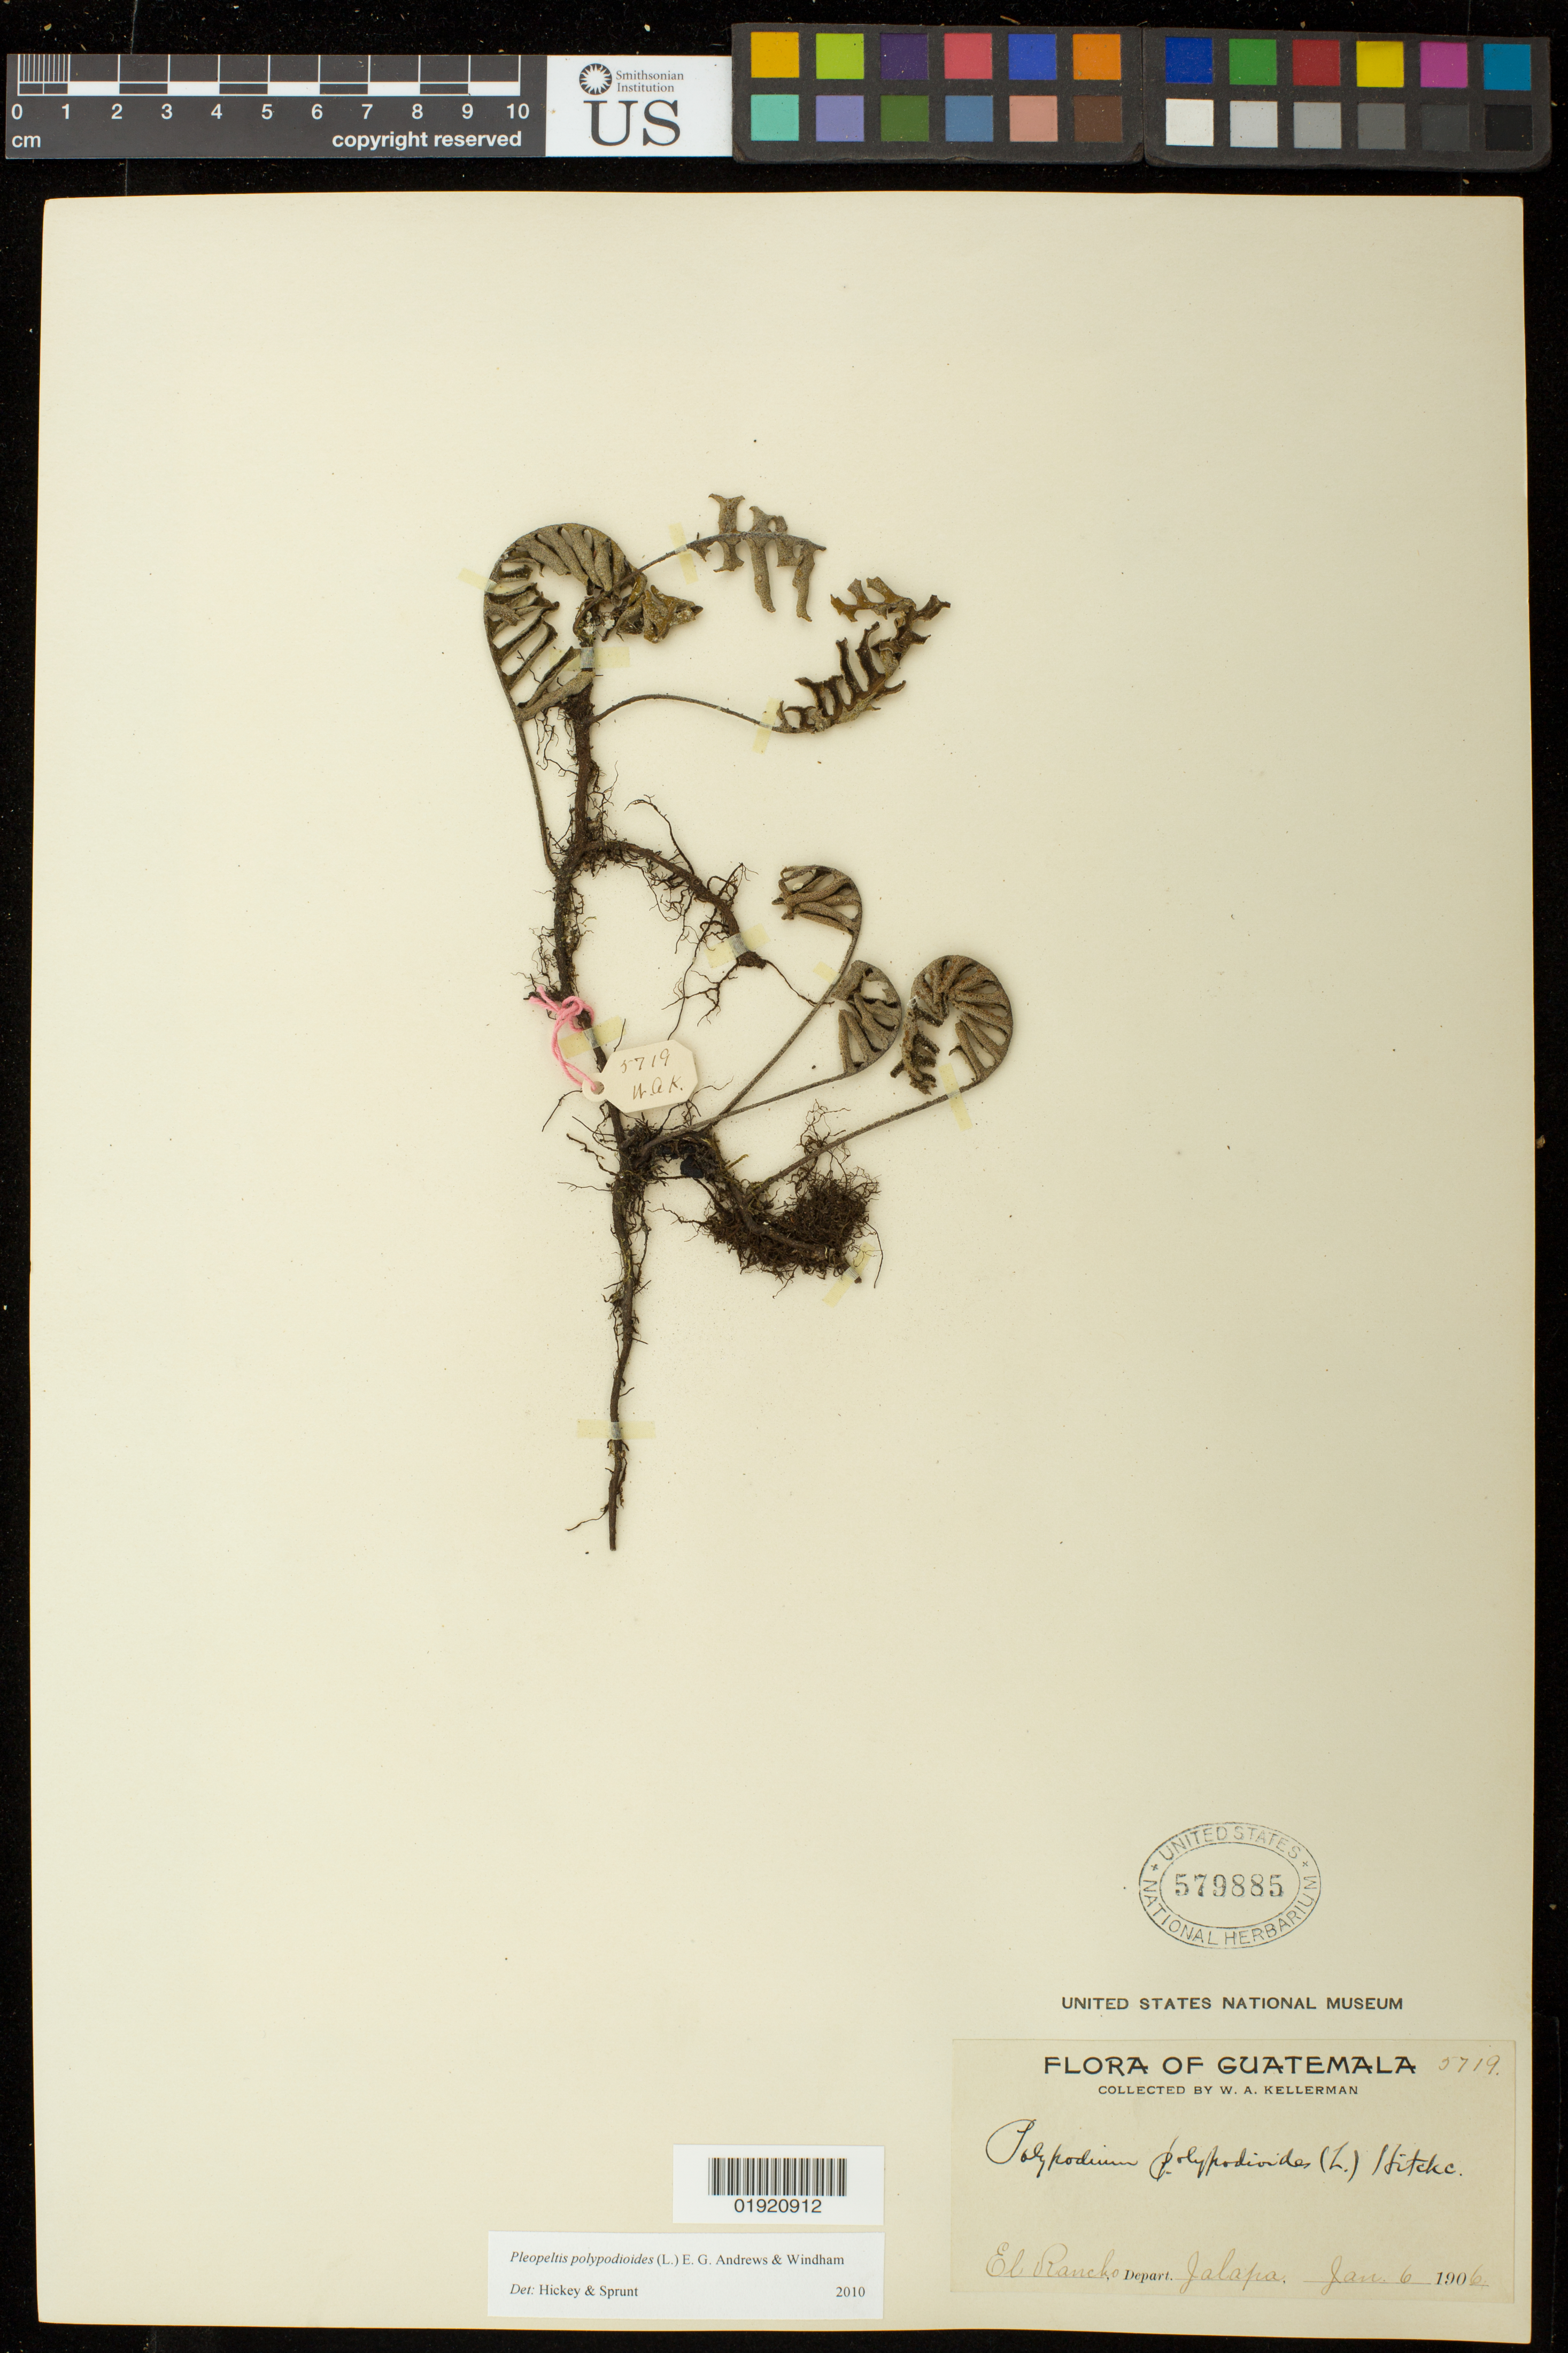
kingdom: Plantae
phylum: Tracheophyta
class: Polypodiopsida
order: Polypodiales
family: Polypodiaceae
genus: Pleopeltis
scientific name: Pleopeltis polypodioides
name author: (L.) E.G. Andrews & Windham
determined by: Sprunt, S. V.; Hickey, R. J.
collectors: W. A. Kellerman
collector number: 5719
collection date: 1906-01-06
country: Guatemala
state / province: Jalapa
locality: El Rancho. Depart. Jalapa.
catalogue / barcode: US 579885